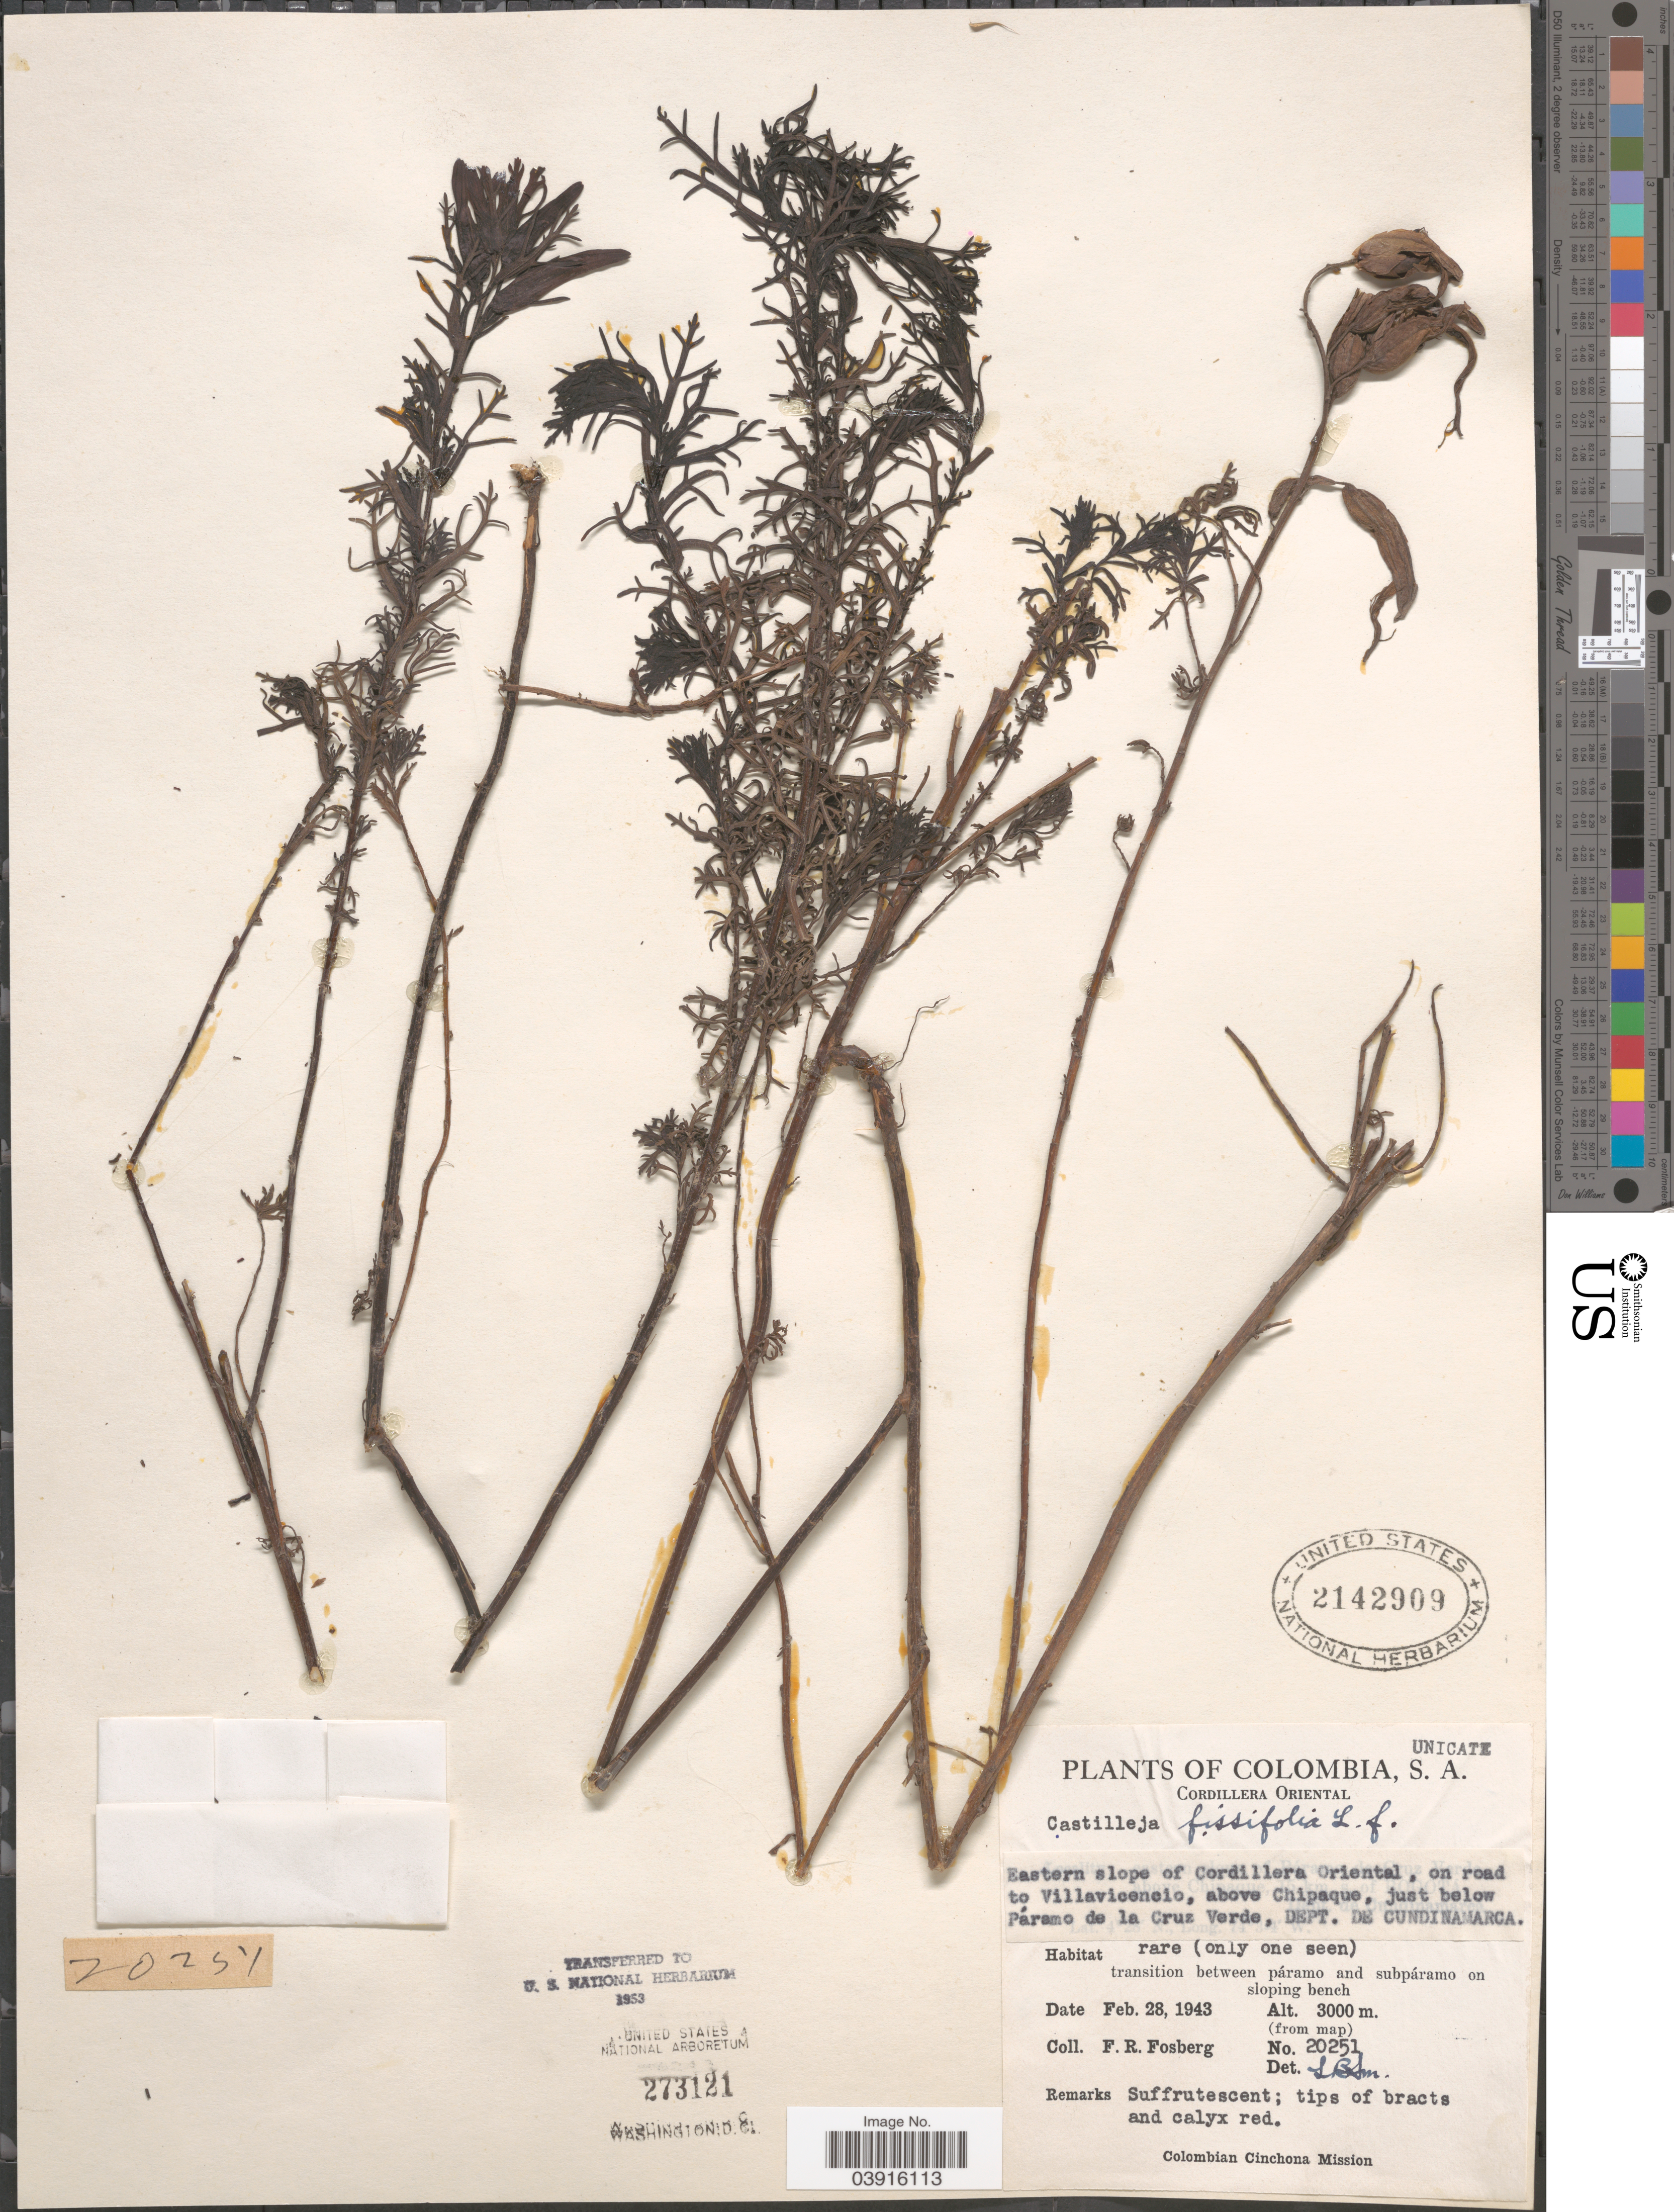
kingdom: Plantae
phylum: Tracheophyta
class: Magnoliopsida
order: Lamiales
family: Orobanchaceae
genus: Castilleja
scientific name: Castilleja fissifolia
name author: L. f.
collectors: F. R. Fosberg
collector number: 20251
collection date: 1943-02-28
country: Colombia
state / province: Cundinamarca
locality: Cordillera Oriental. Eastern slope of Cordillera Oriental, on road to Villavicencio, above Chipaque, just below Páramo de la Curz Verde, Dept. de Cundinamarca.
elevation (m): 3000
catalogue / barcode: US 2142909